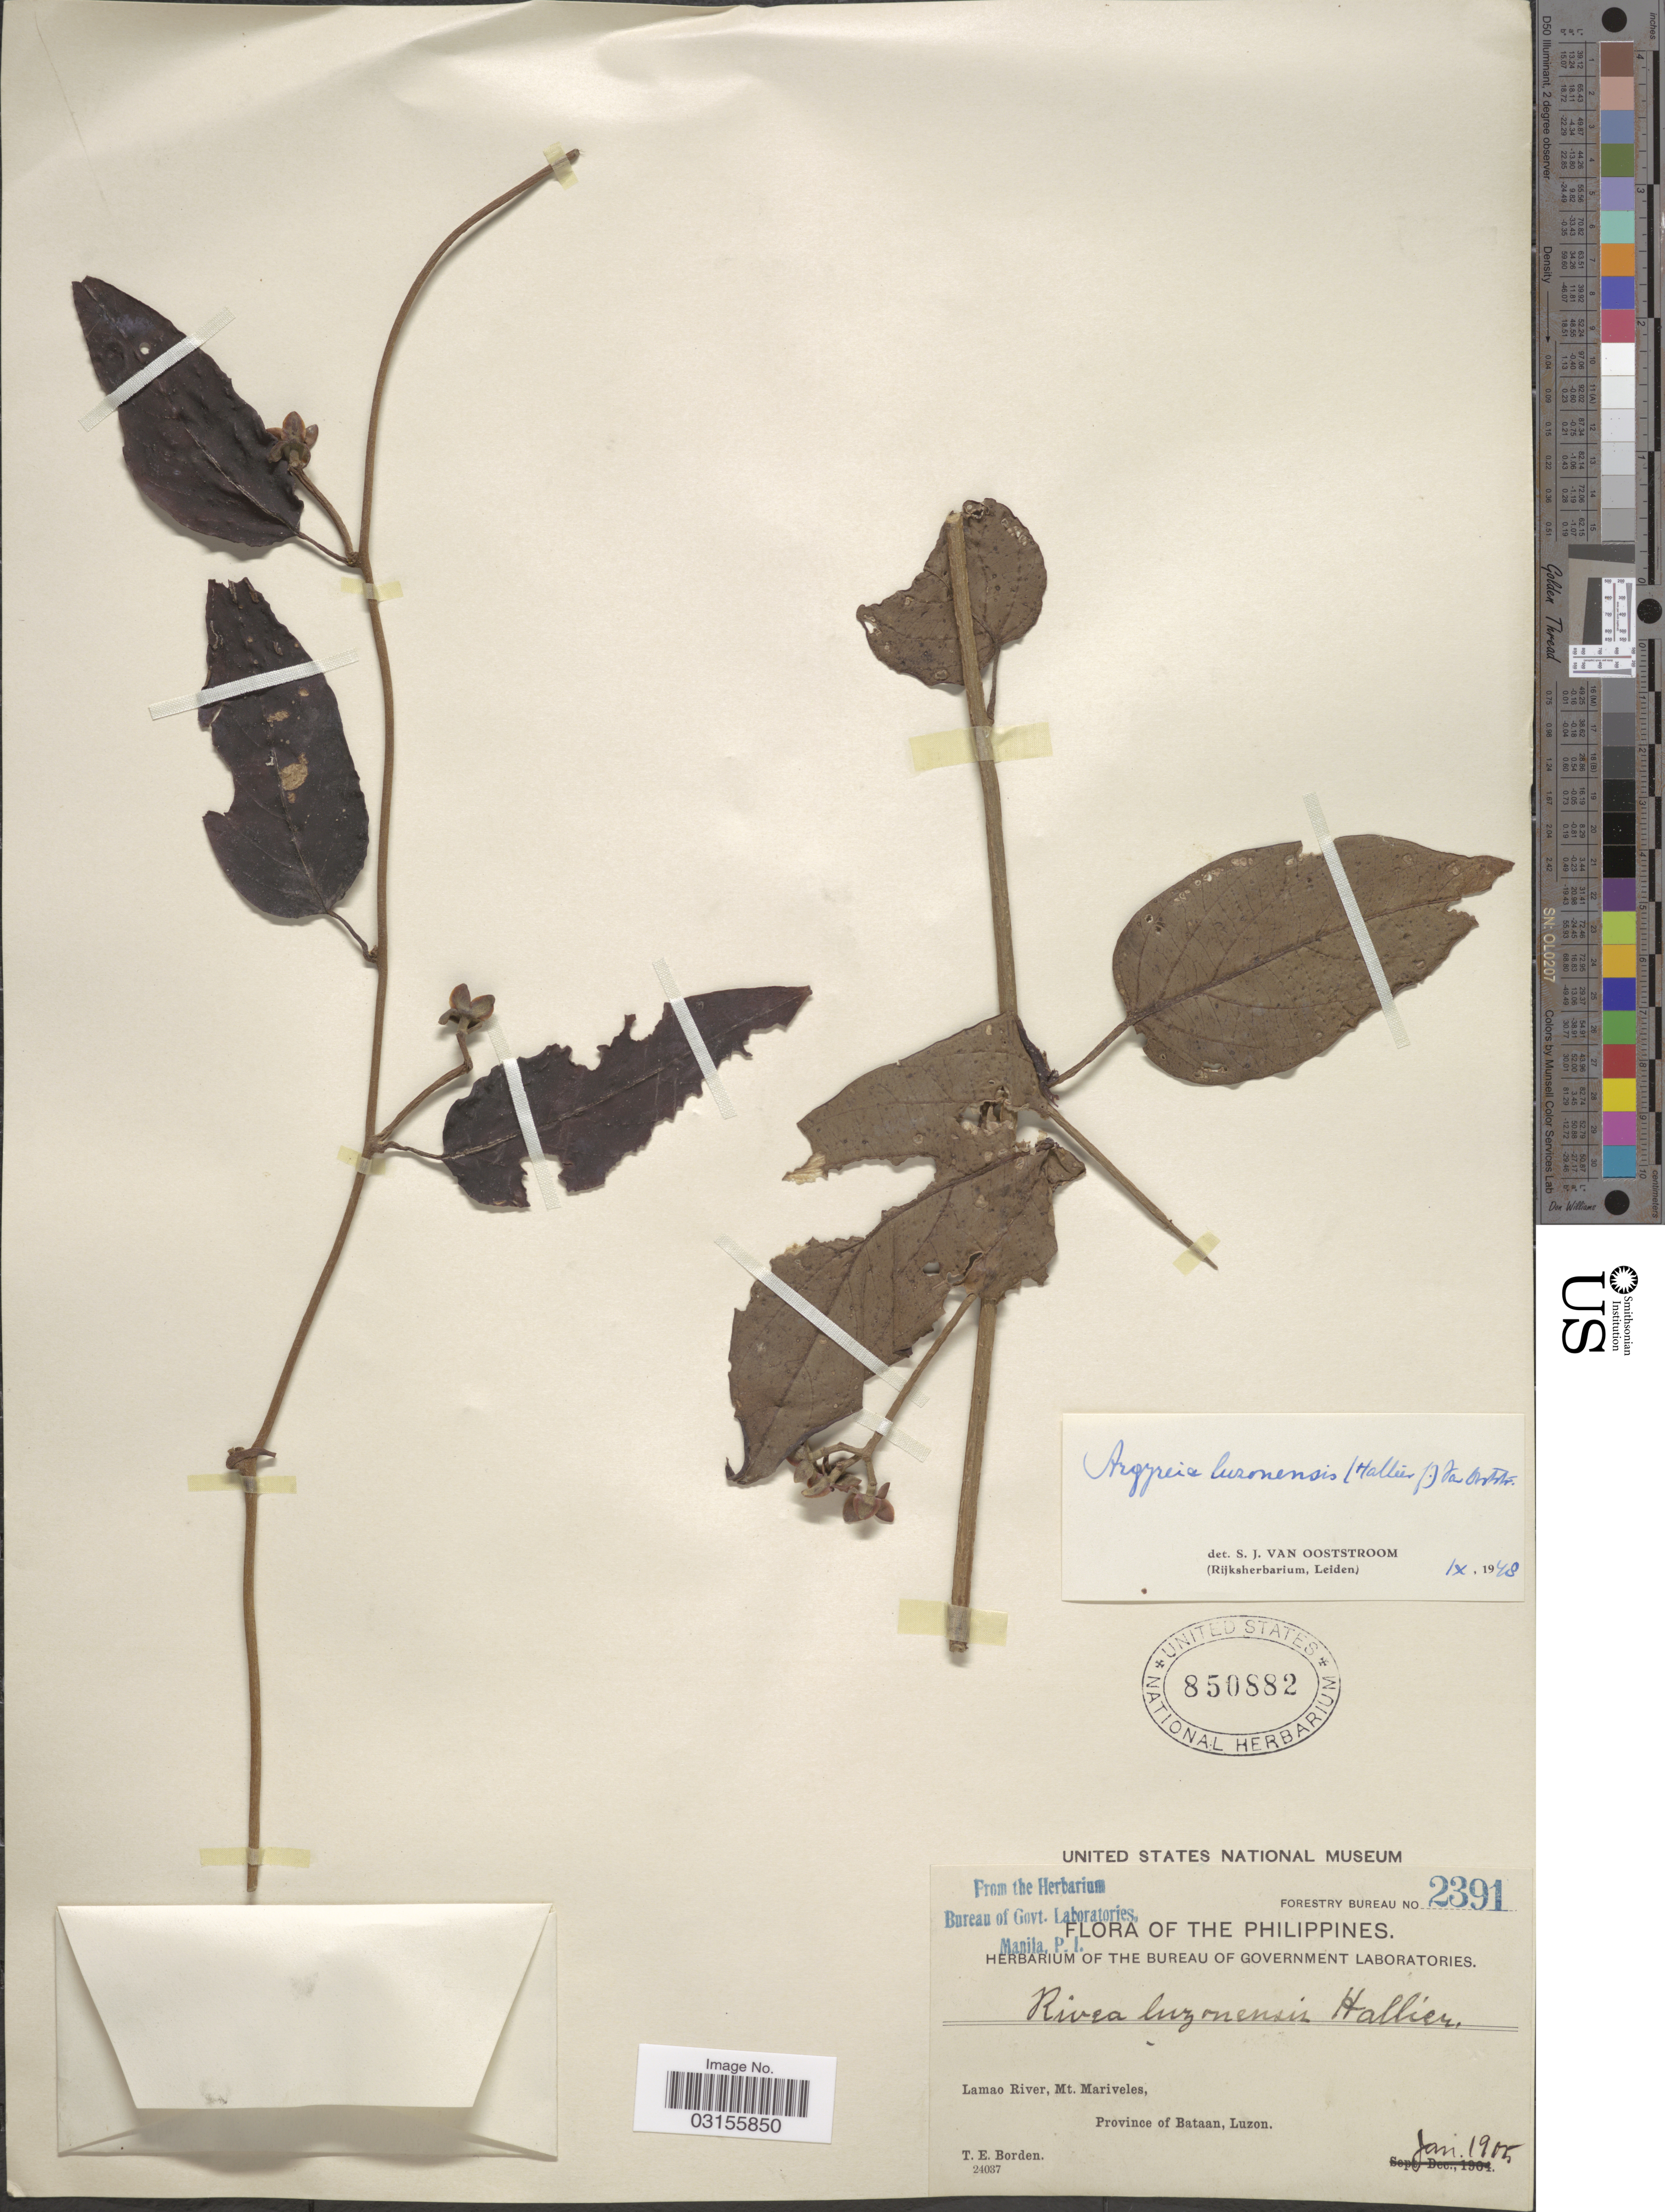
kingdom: Plantae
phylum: Tracheophyta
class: Magnoliopsida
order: Solanales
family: Convolvulaceae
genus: Argyreia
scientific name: Argyreia luzonensis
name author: (Hallier f.) Ooststr.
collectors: T. E. Borden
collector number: Forestry Bureau 2391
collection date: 1905-01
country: Philippines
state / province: Central Luzon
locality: Lamao River, Mt. Mariveles, Province of Bataan, Luzon.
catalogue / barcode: US 850882